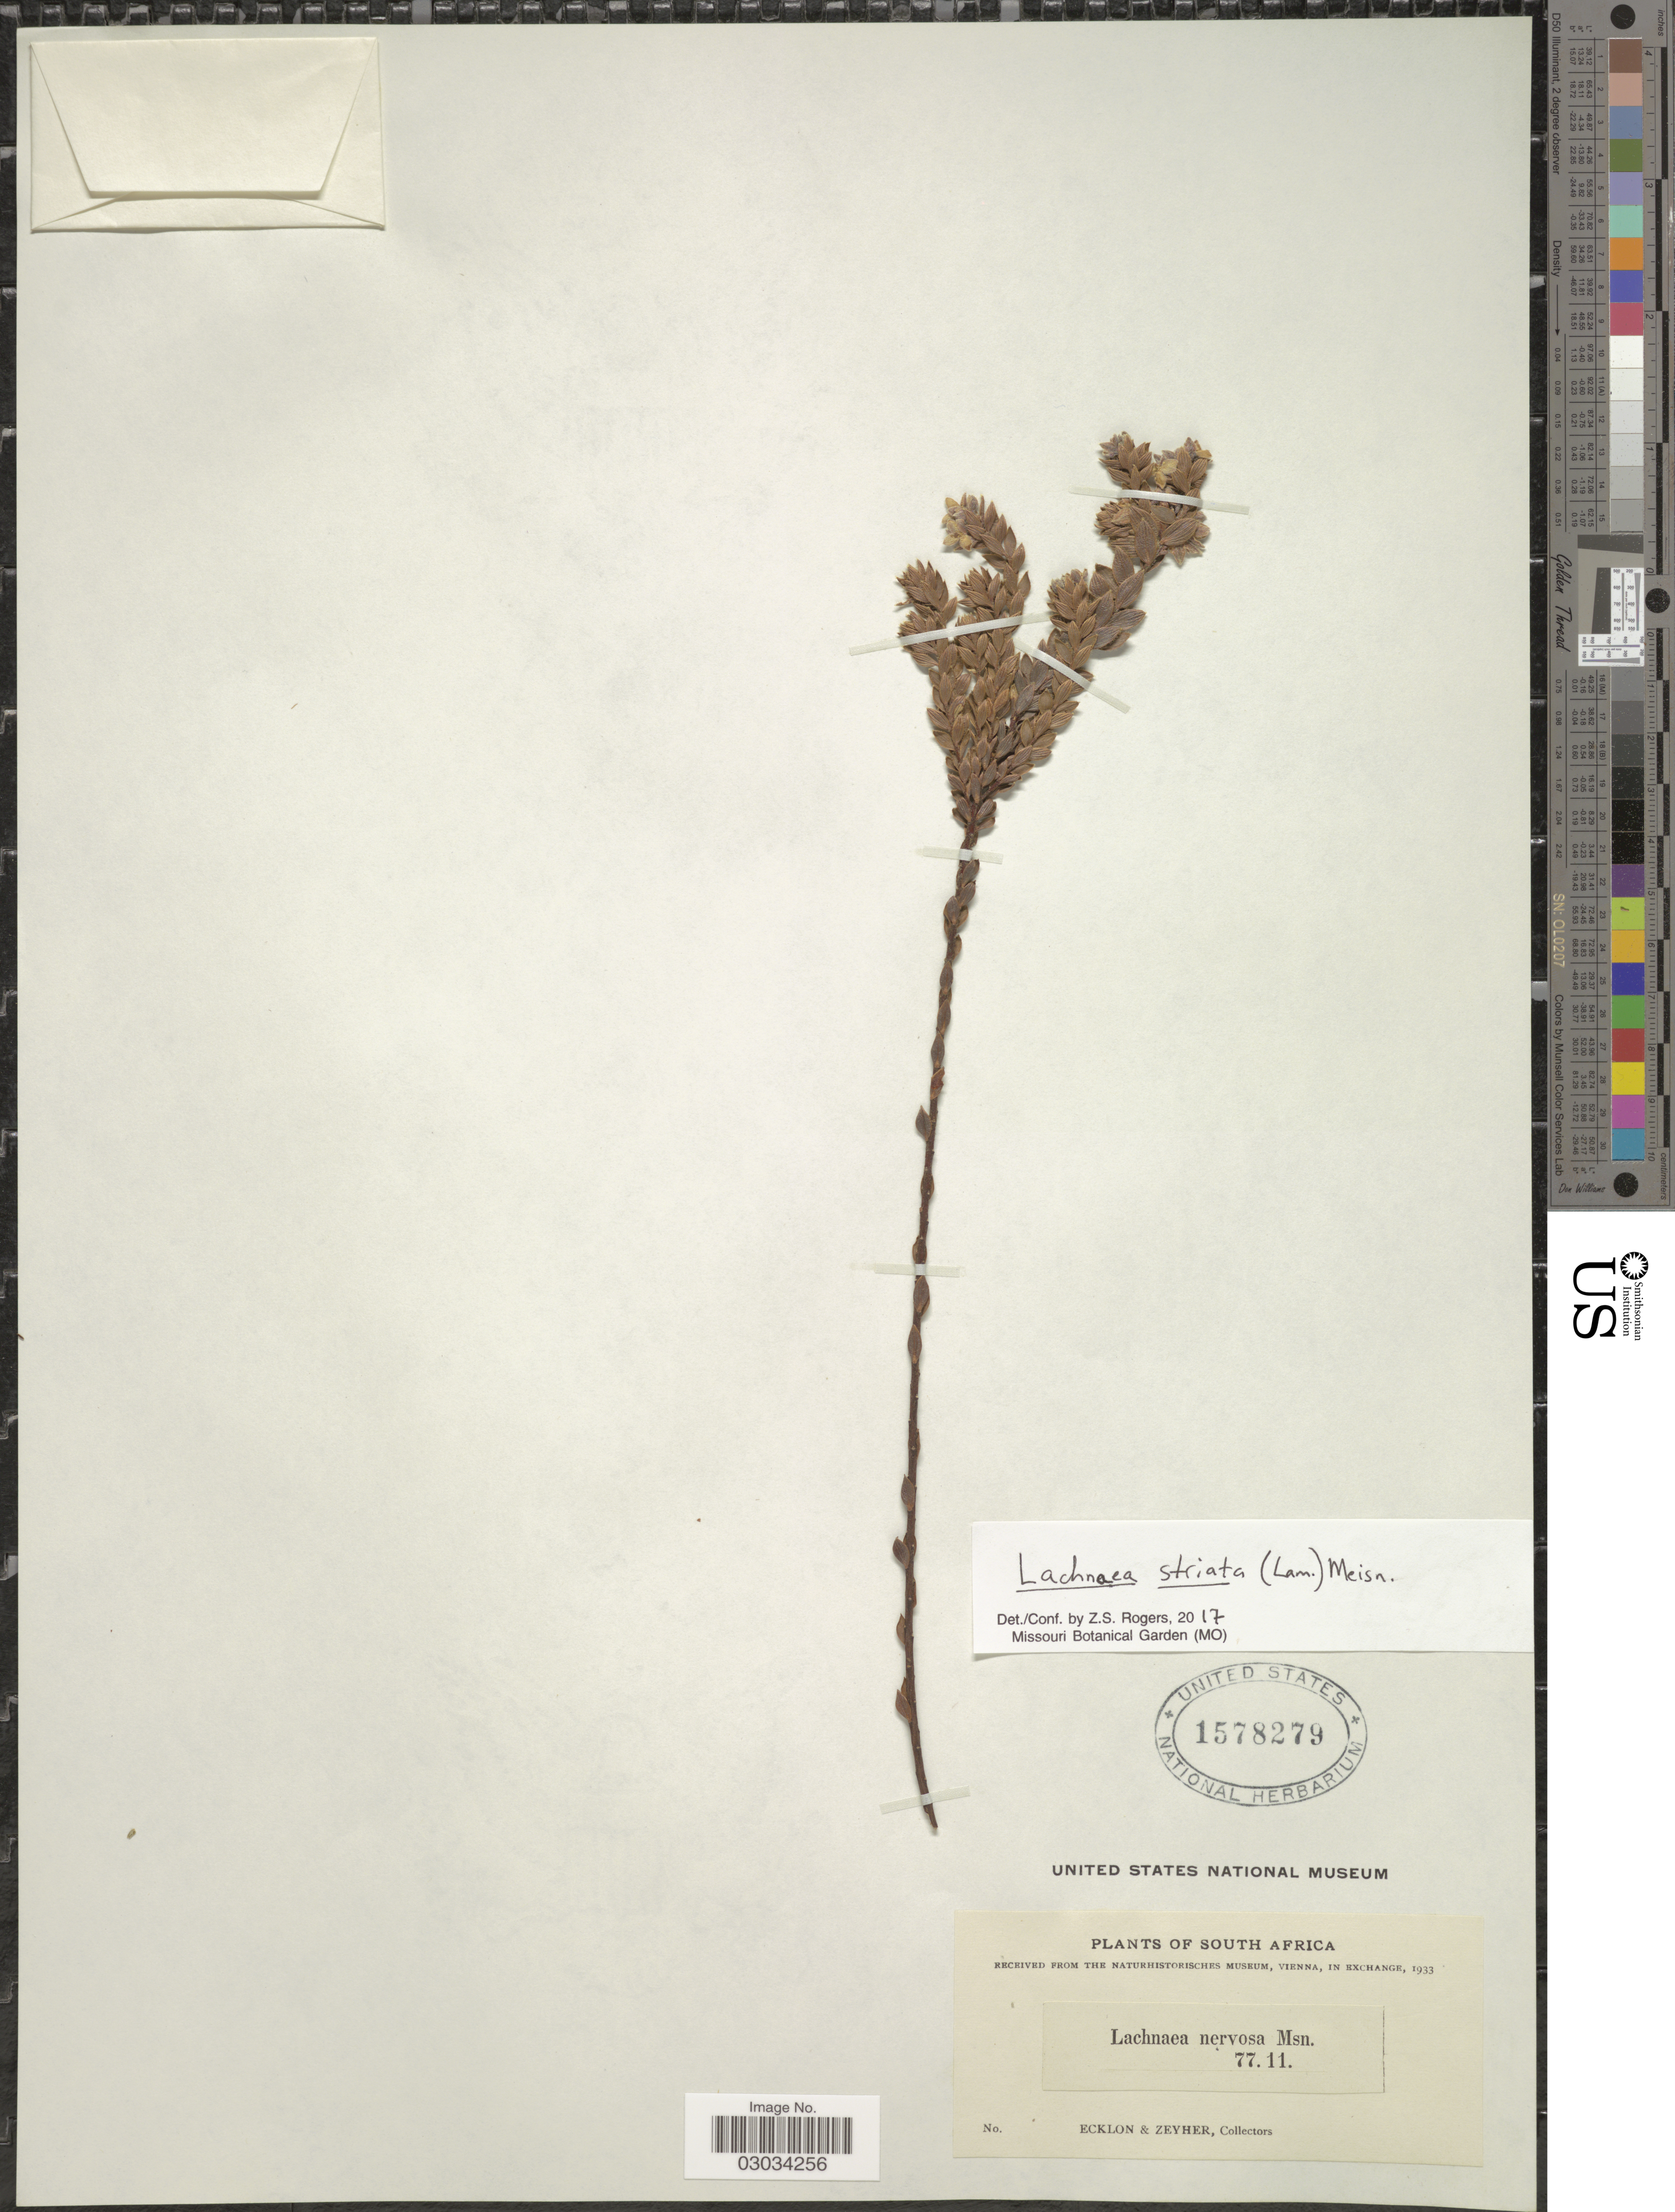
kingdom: Plantae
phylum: Tracheophyta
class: Magnoliopsida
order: Malvales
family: Thymelaeaceae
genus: Lachnaea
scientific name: Lachnaea striata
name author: (Lam.) Meisn.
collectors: -. Ecklon & -. Zeyher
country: South Africa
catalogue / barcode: US 1578279